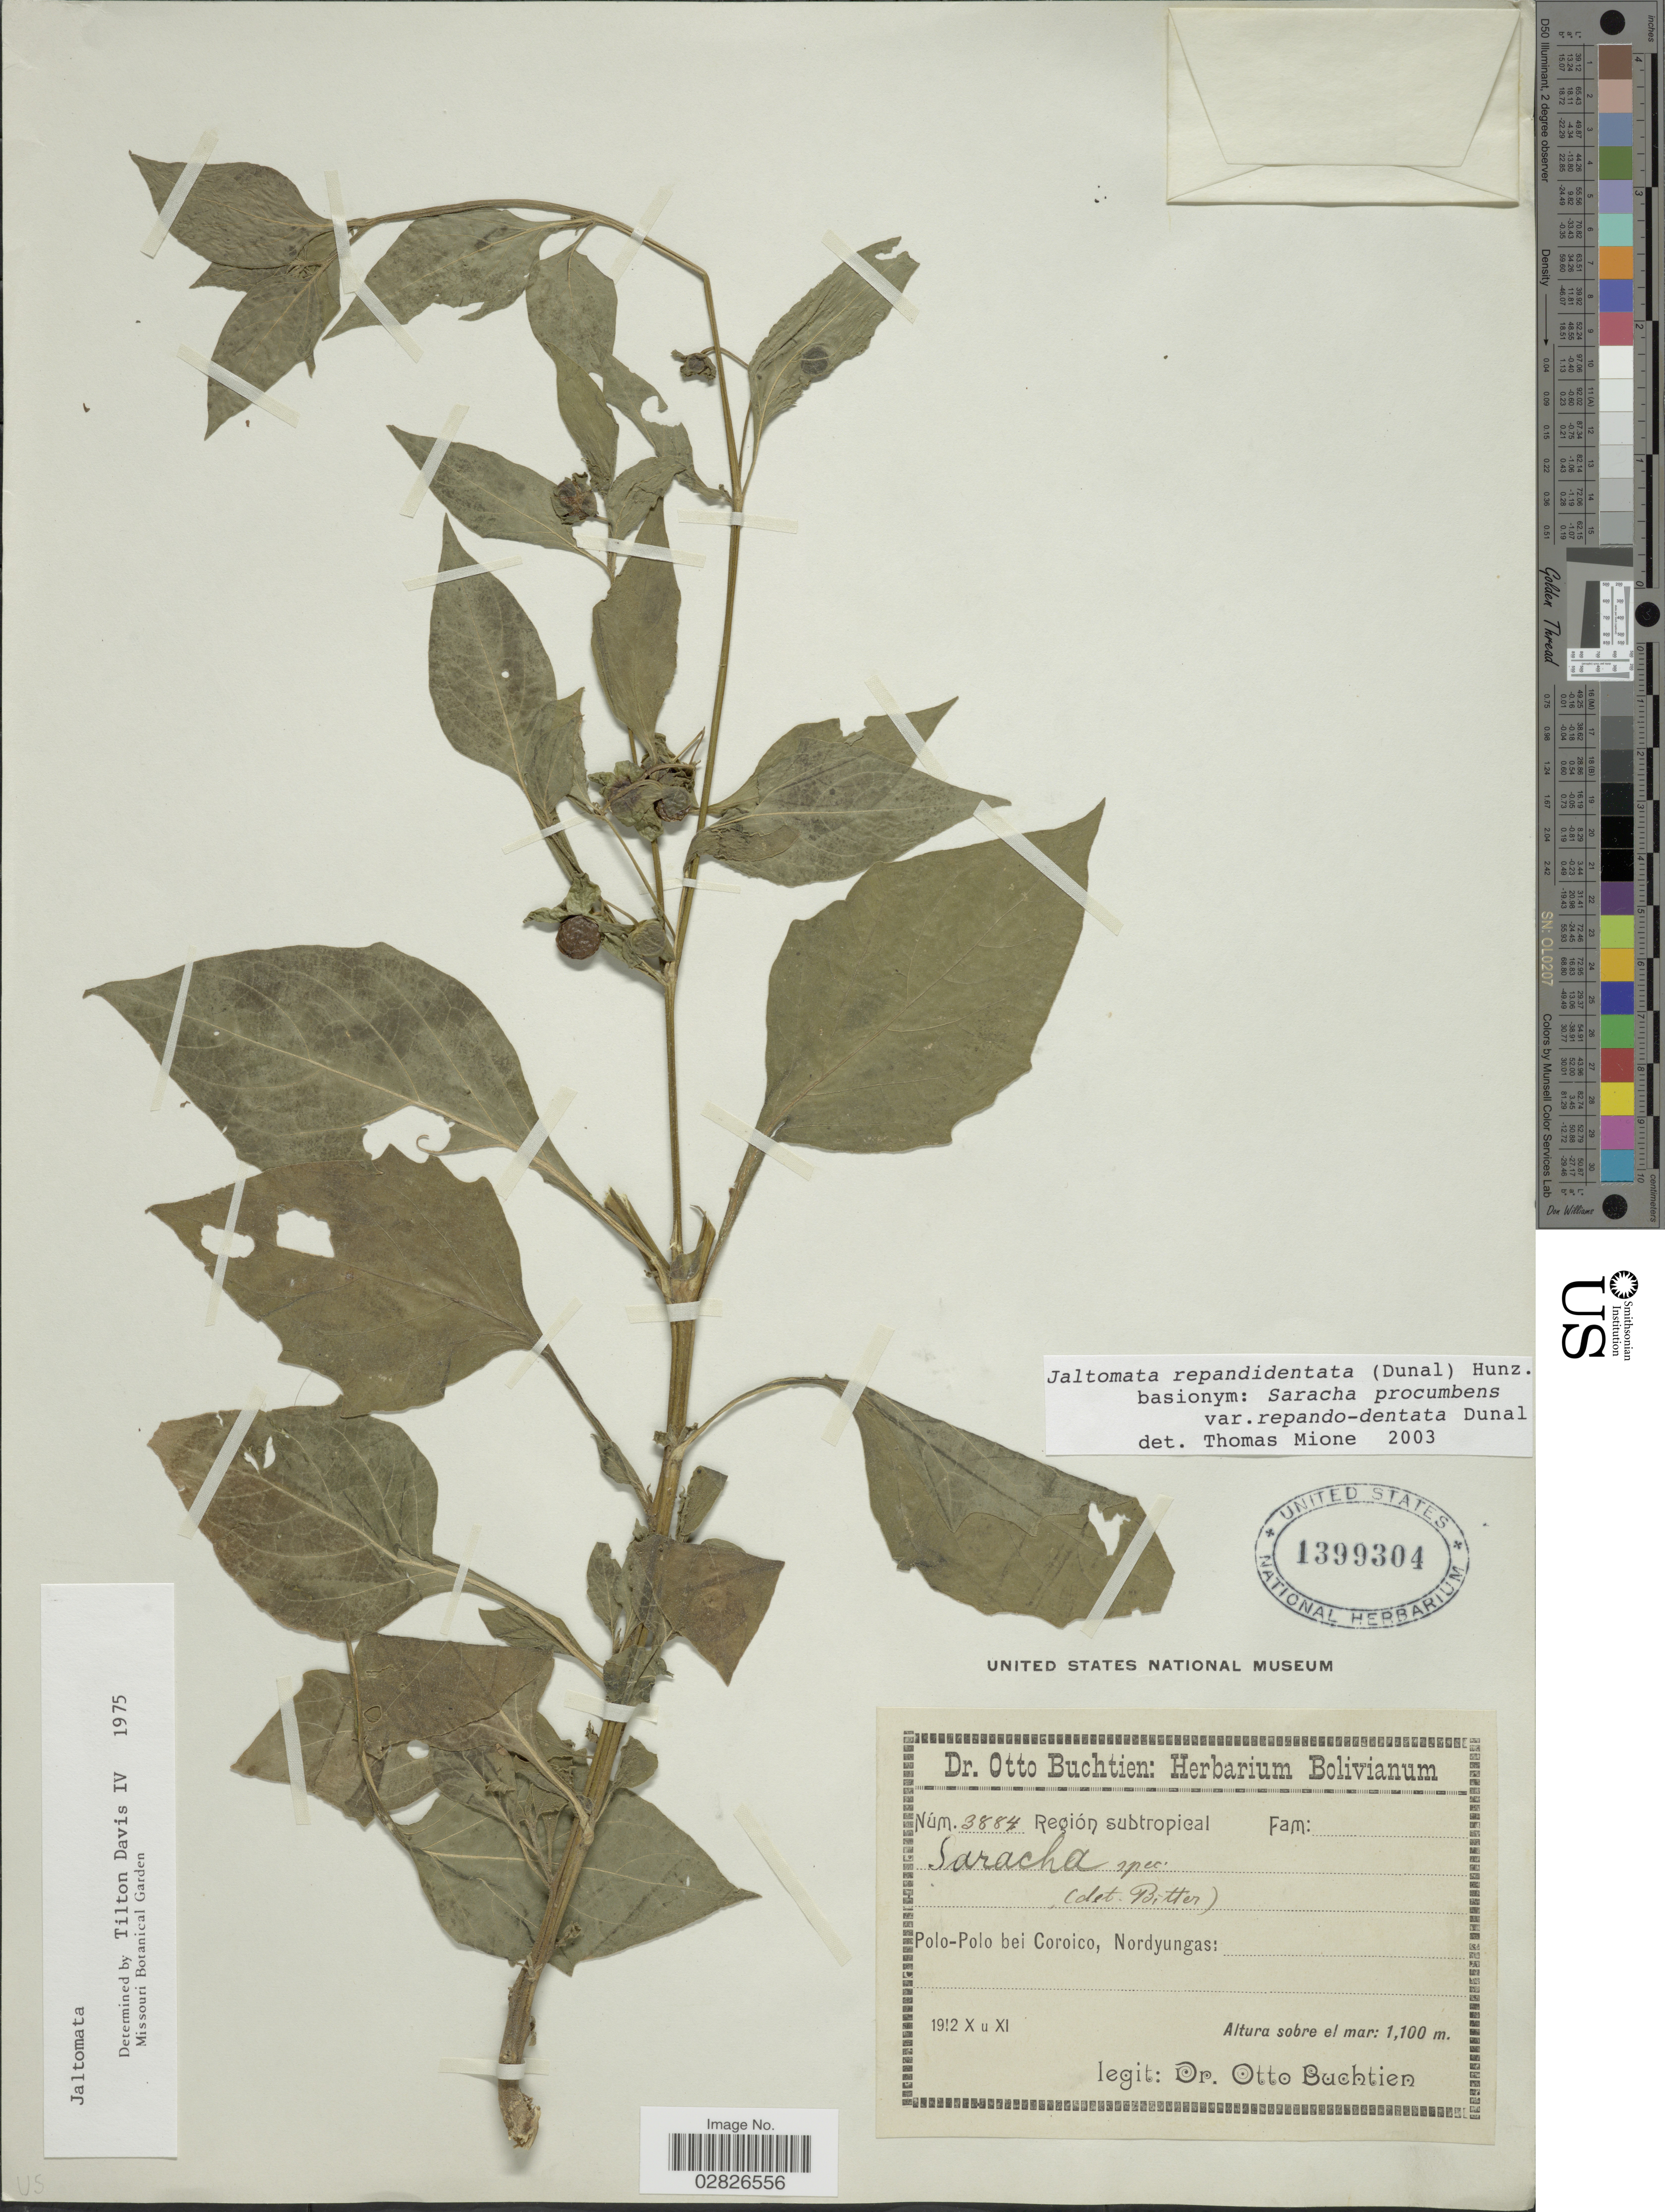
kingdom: Plantae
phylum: Tracheophyta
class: Magnoliopsida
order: Solanales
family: Solanaceae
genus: Jaltomata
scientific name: Jaltomata repandidentata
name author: (Dunal) Hunz.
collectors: O. Buchtien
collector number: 3884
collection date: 1912-10/1912-11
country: Bolivia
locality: Región subtropical, Polo-Polo bei Coroico, Nordyungas.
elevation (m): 1100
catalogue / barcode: US 1399304